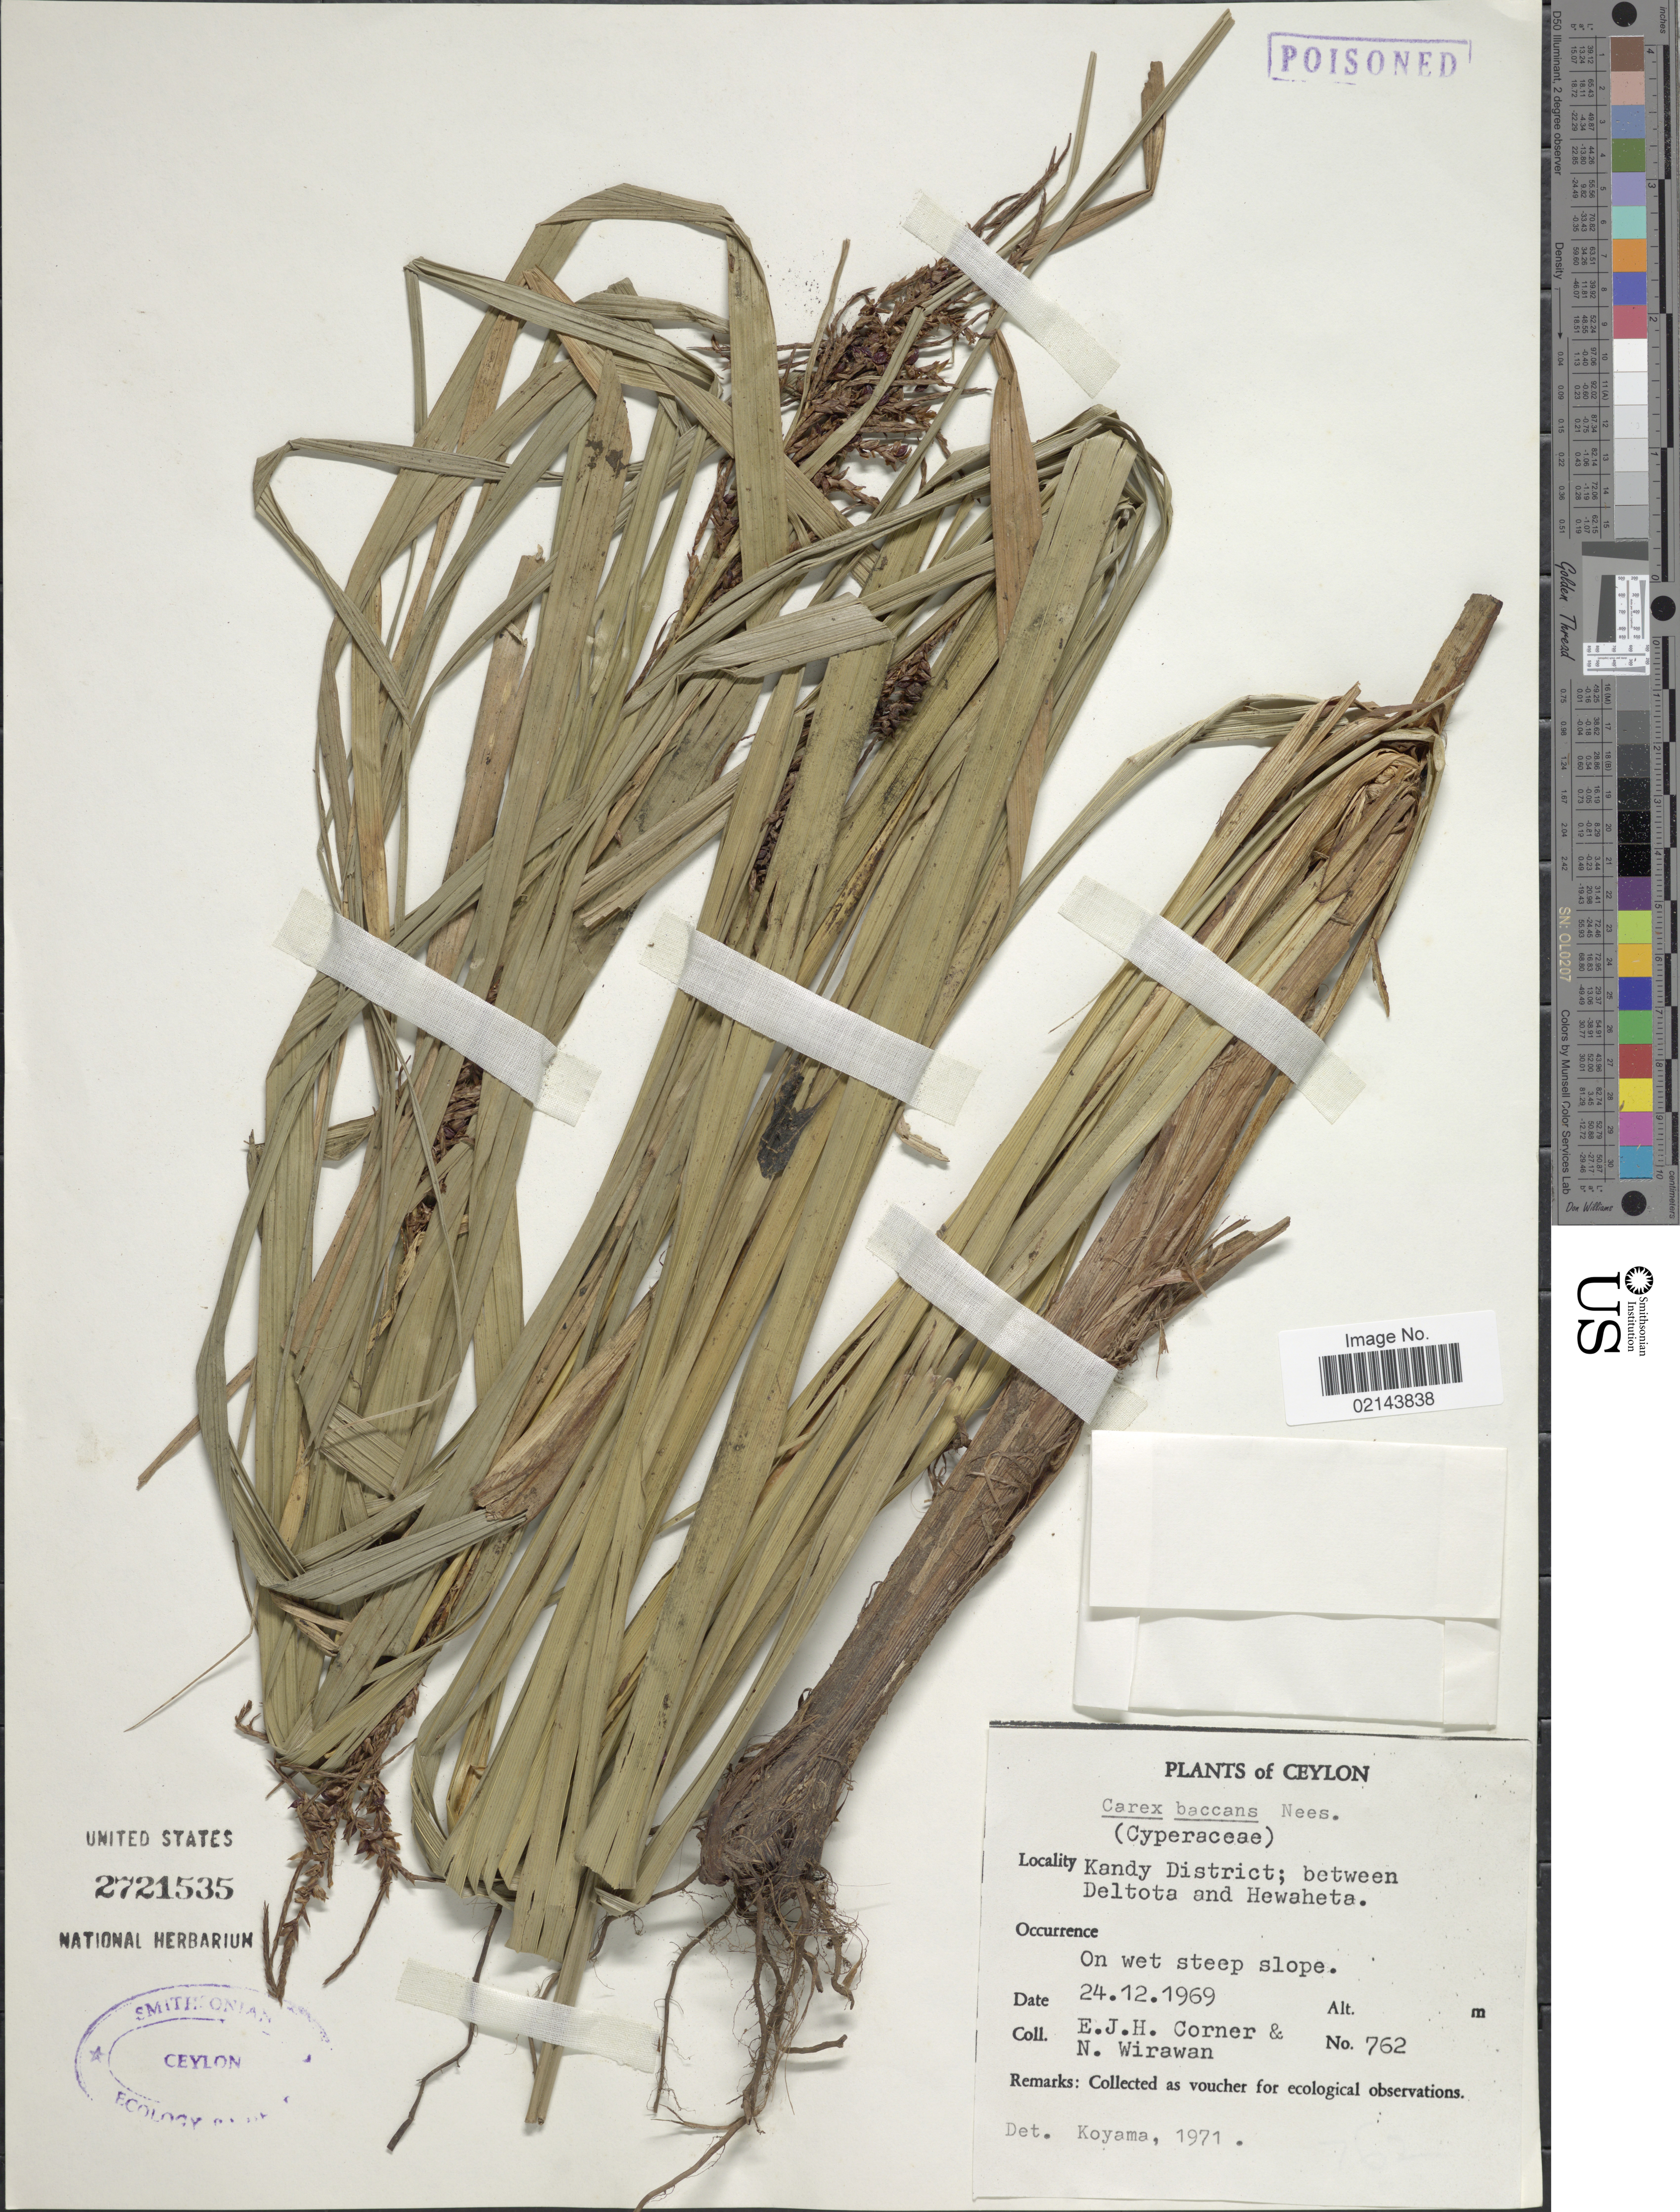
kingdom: Plantae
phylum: Tracheophyta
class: Liliopsida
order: Poales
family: Cyperaceae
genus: Carex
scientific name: Carex baccans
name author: Nees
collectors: E. Corner & N. Wirawan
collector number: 762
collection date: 1969-12-24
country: Sri Lanka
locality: Ceylon. Kandy District; between Deltota and Hewaheta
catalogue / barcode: US 2721535